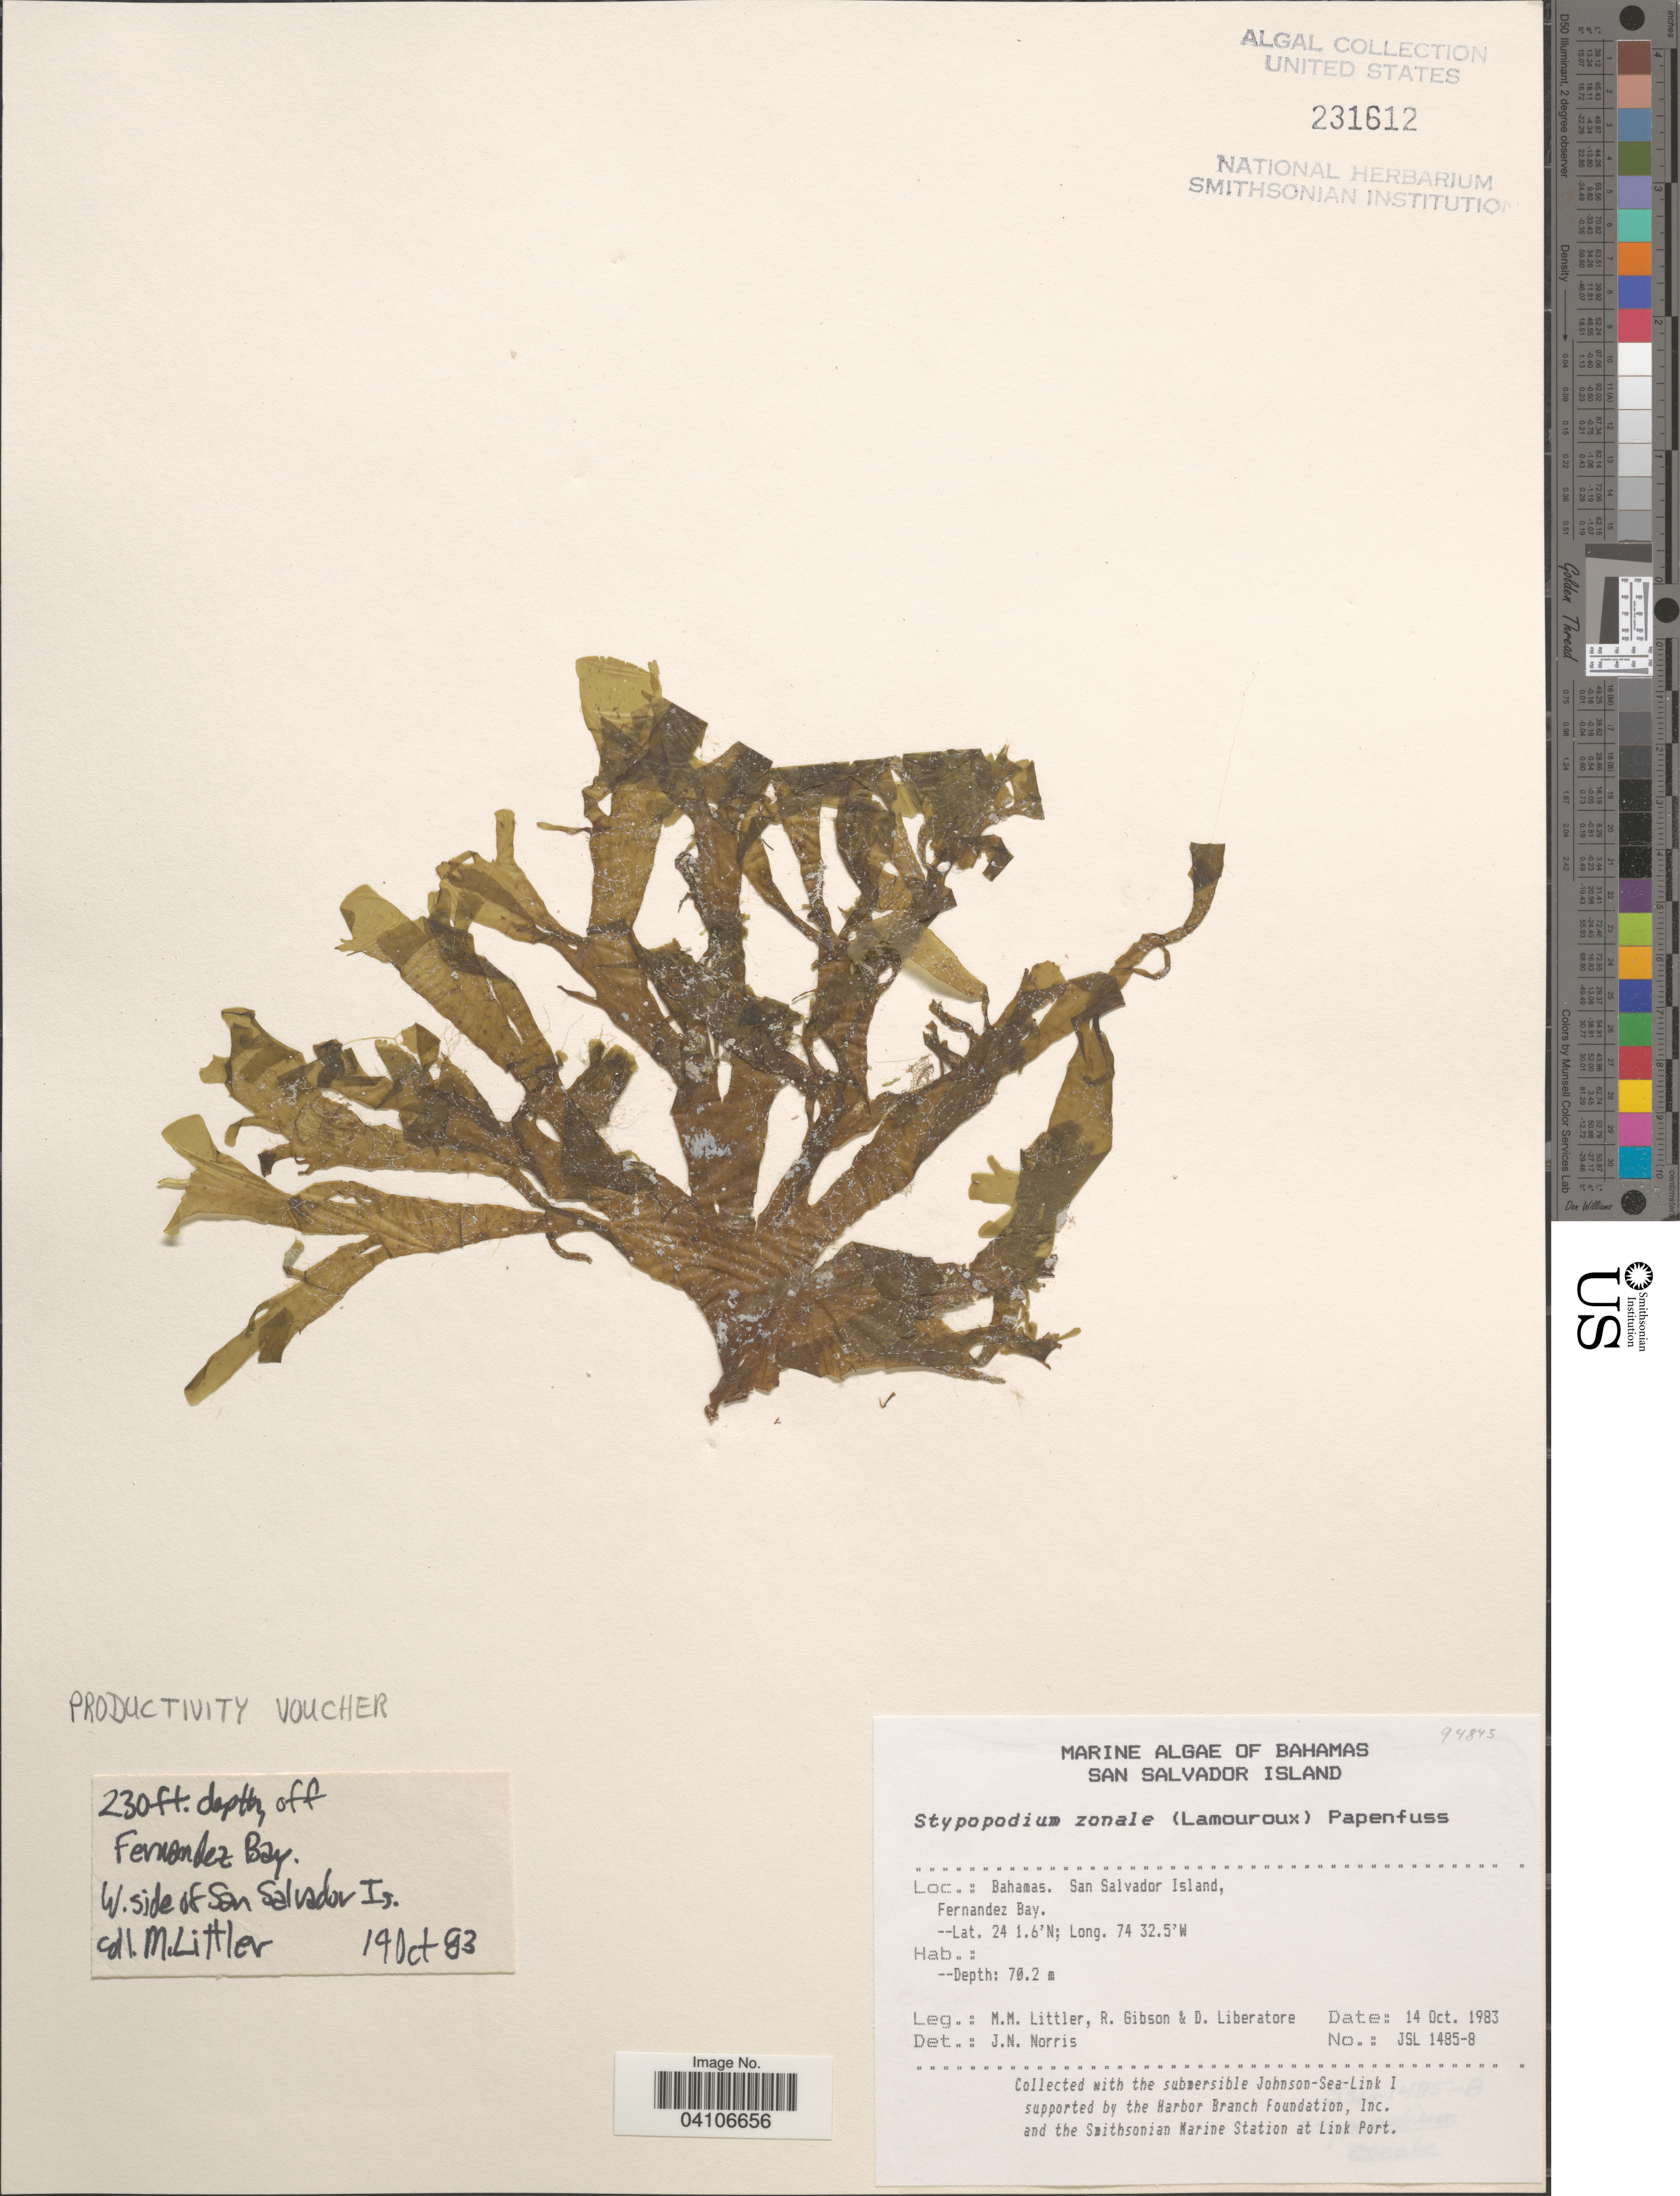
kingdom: Chromista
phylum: Ochrophyta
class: Phaeophyceae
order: Dictyotales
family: Dictyotaceae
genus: Stypopodium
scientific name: Stypopodium zonale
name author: (J.V.Lamouroux) Papenf.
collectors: R. Gibson & D. Liberatore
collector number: JSL 1485-8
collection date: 1983-10-14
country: Bahamas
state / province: San Salvador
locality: San Salvador Island, Fernandez Bay.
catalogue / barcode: US 231612